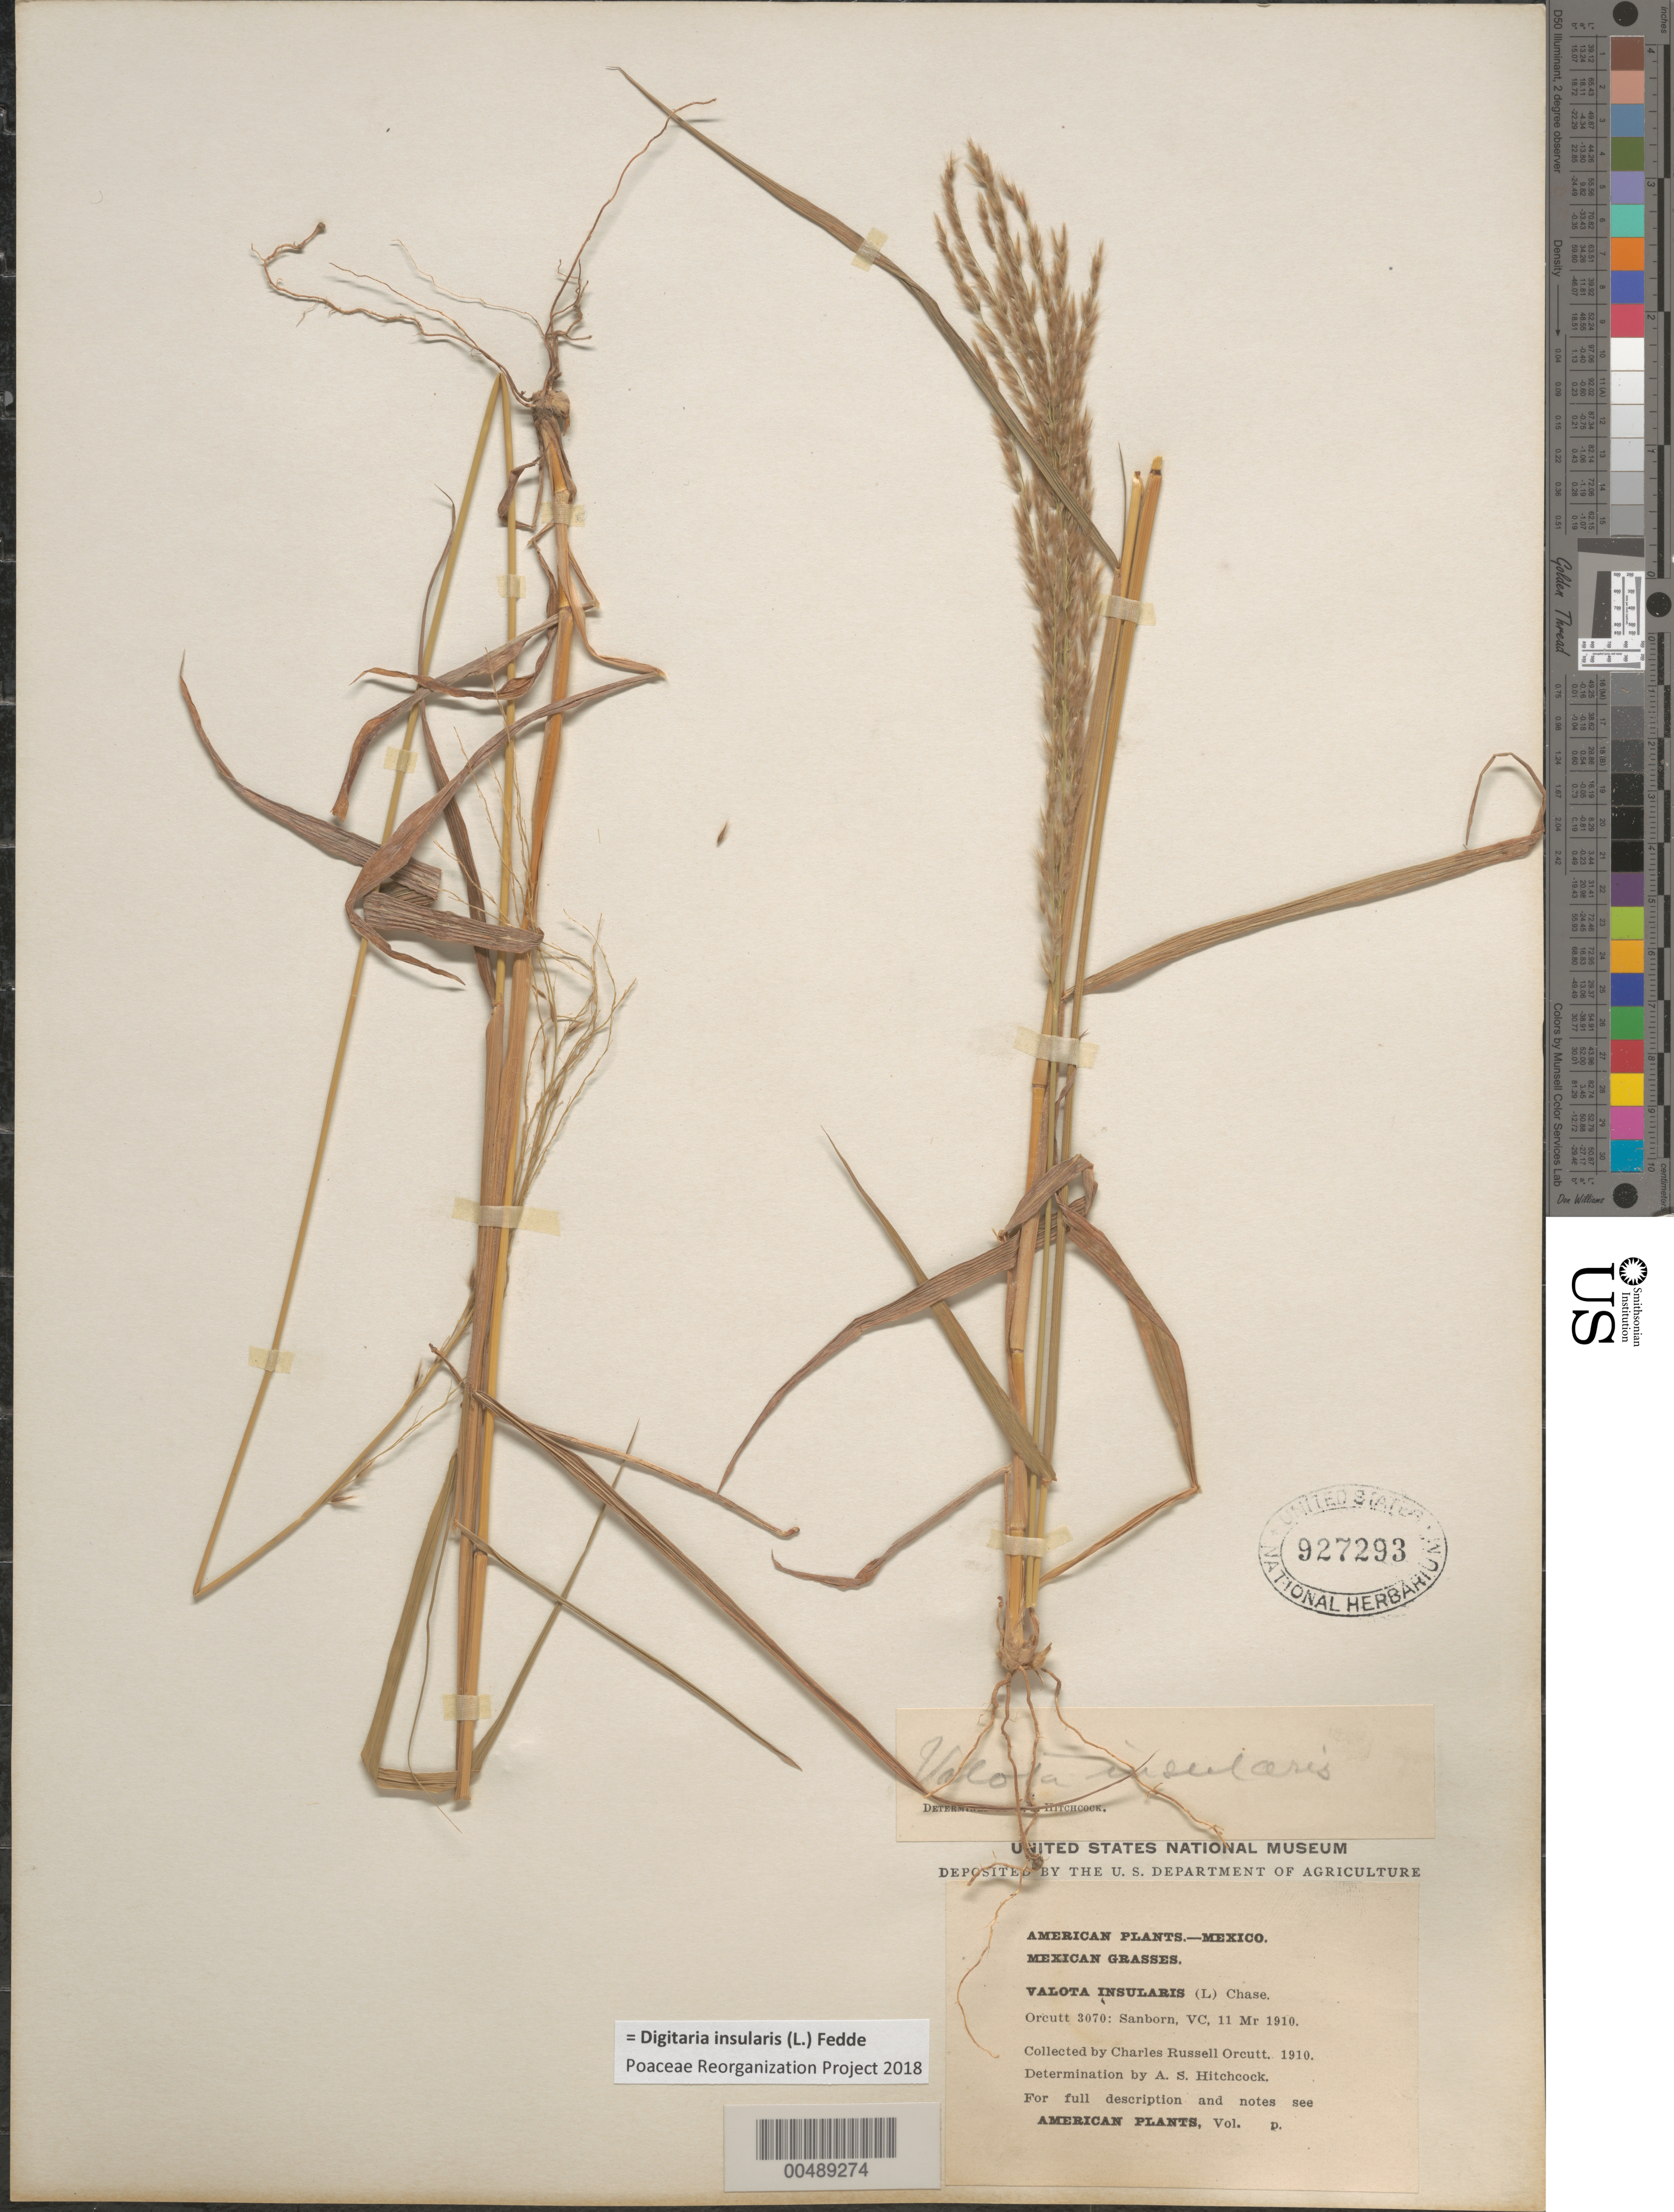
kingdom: Plantae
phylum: Tracheophyta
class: Liliopsida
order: Poales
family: Poaceae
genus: Digitaria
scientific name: Digitaria insularis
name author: (L.) Fedde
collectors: C. R. Orcutt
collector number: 3070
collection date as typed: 11 Mar 1910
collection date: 1910-03-11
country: Mexico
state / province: Veracruz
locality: Sanborn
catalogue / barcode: US 927293